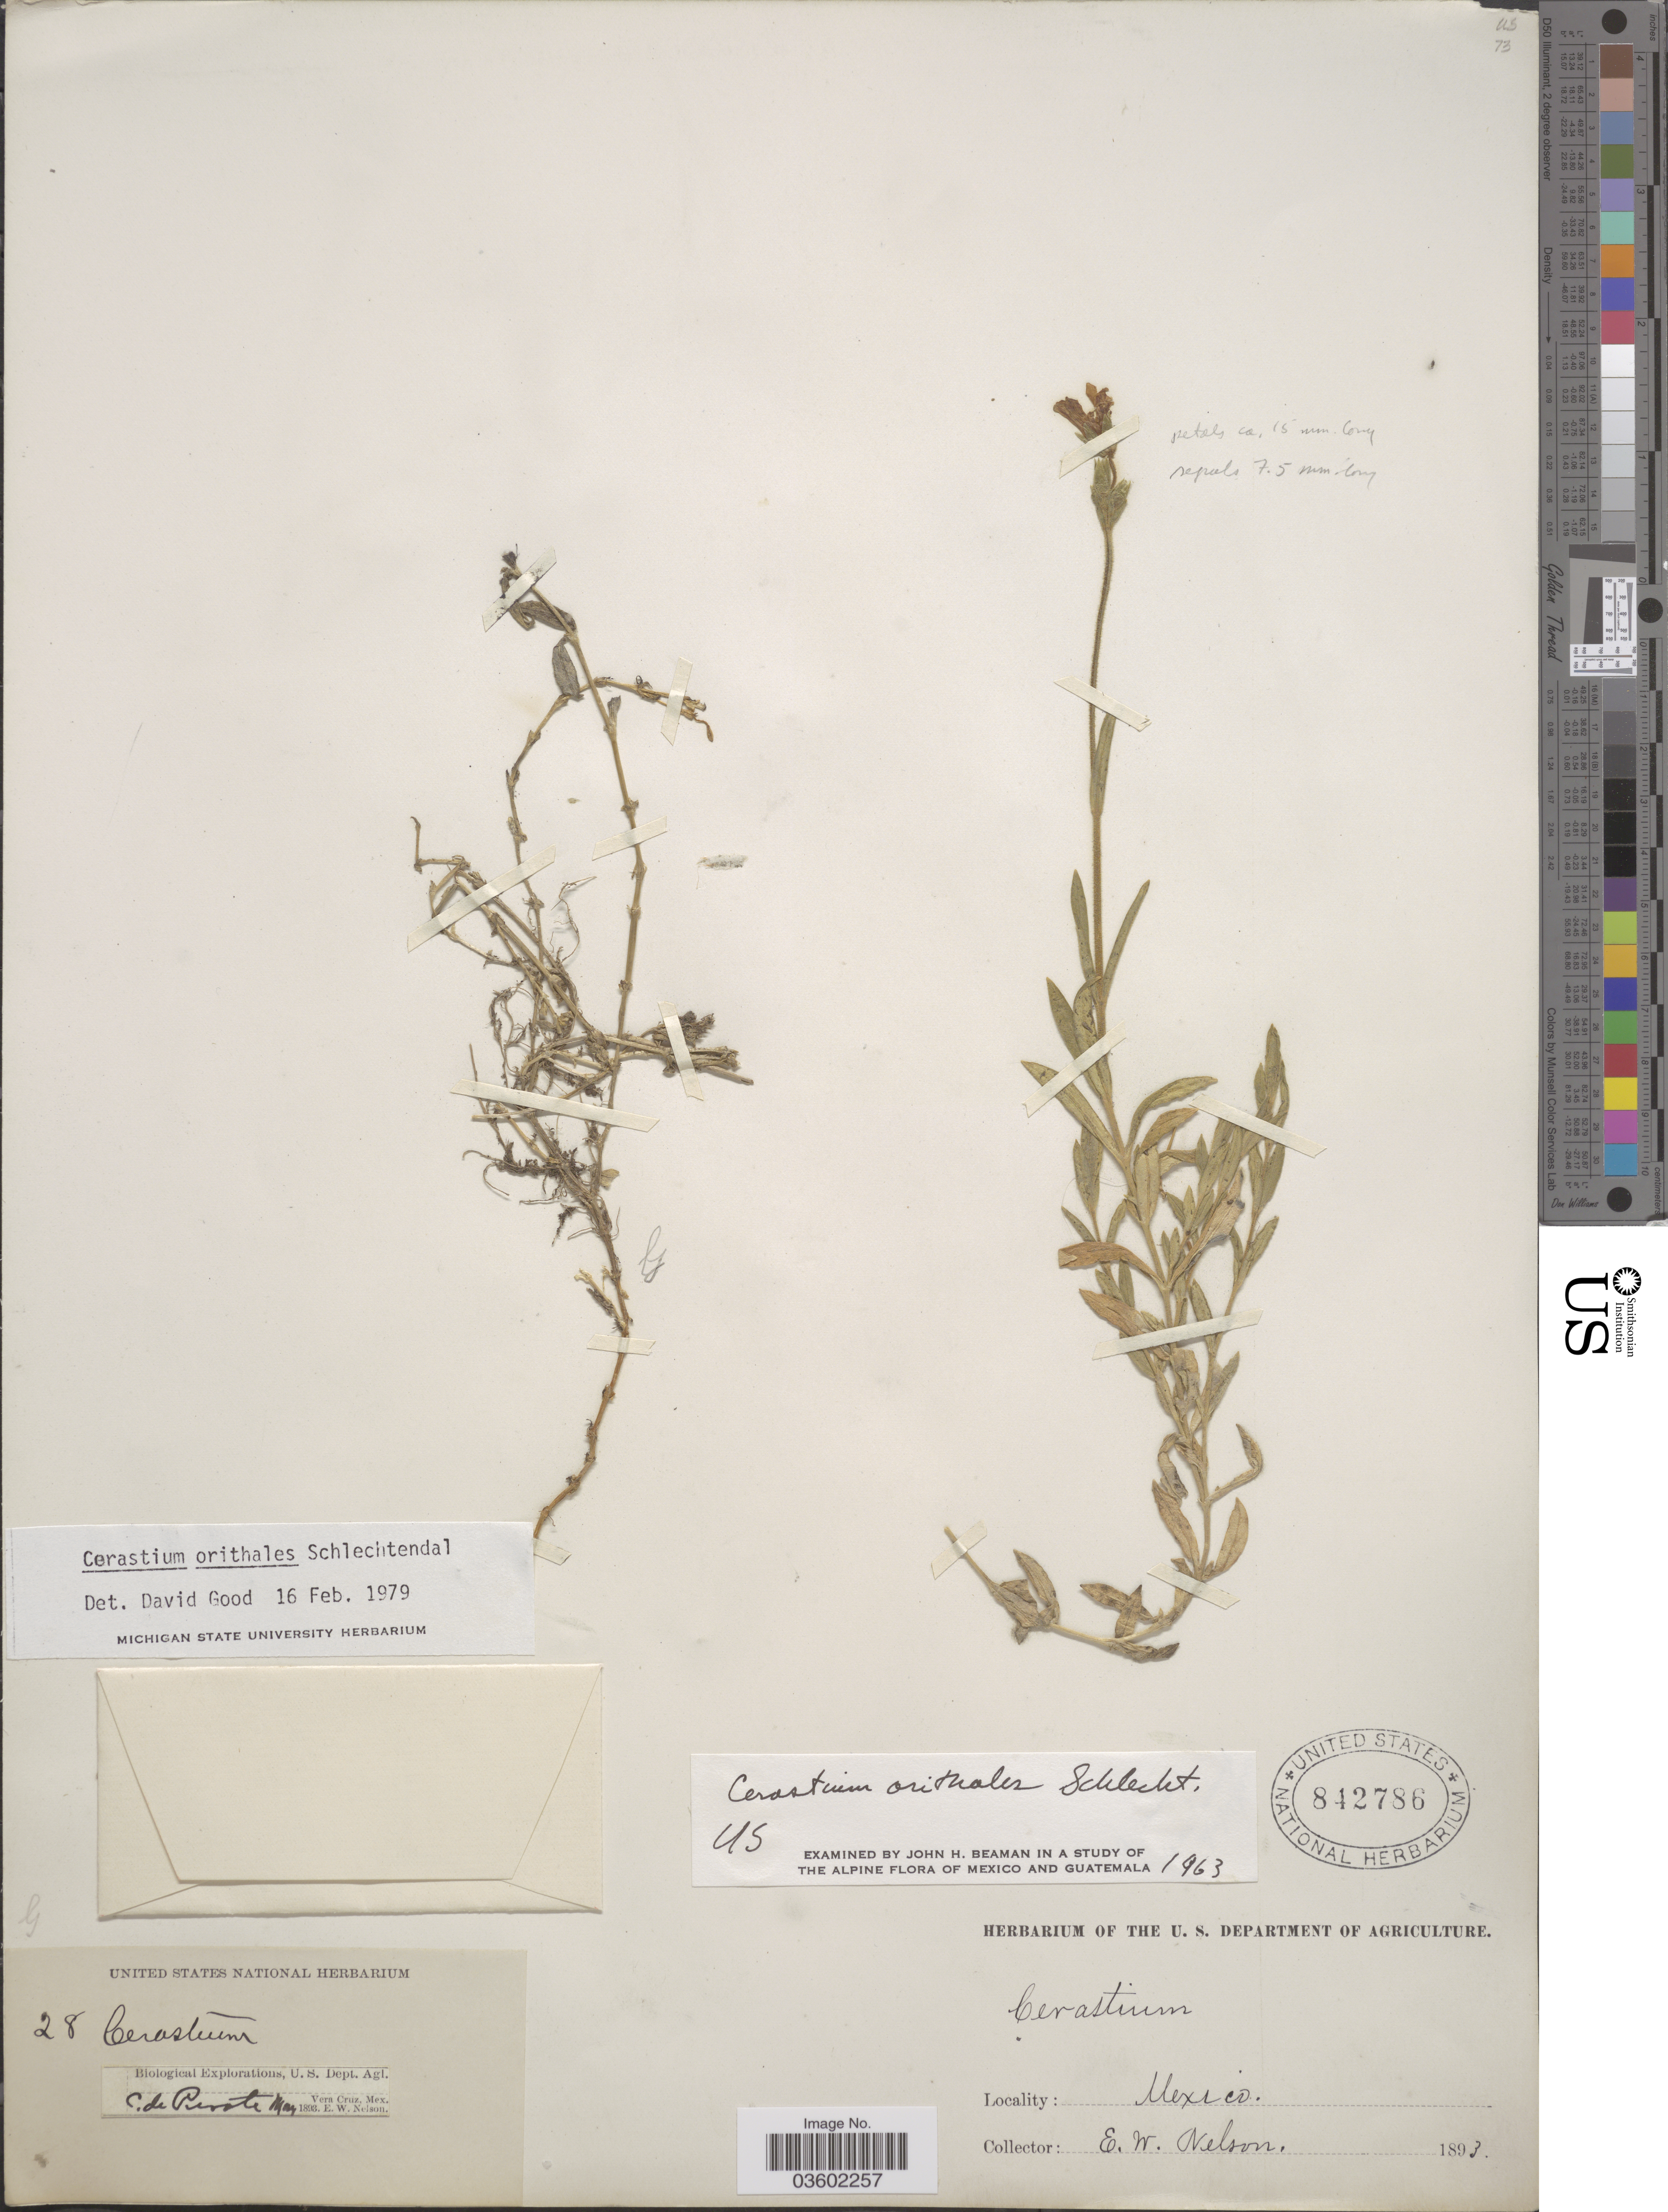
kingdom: Plantae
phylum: Tracheophyta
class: Magnoliopsida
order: Caryophyllales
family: Caryophyllaceae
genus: Cerastium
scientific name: Cerastium orithales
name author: Schltdl.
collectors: E. W. Nelson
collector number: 28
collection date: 1893-05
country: Mexico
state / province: Veracruz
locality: Vera Cruz.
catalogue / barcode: US 842786